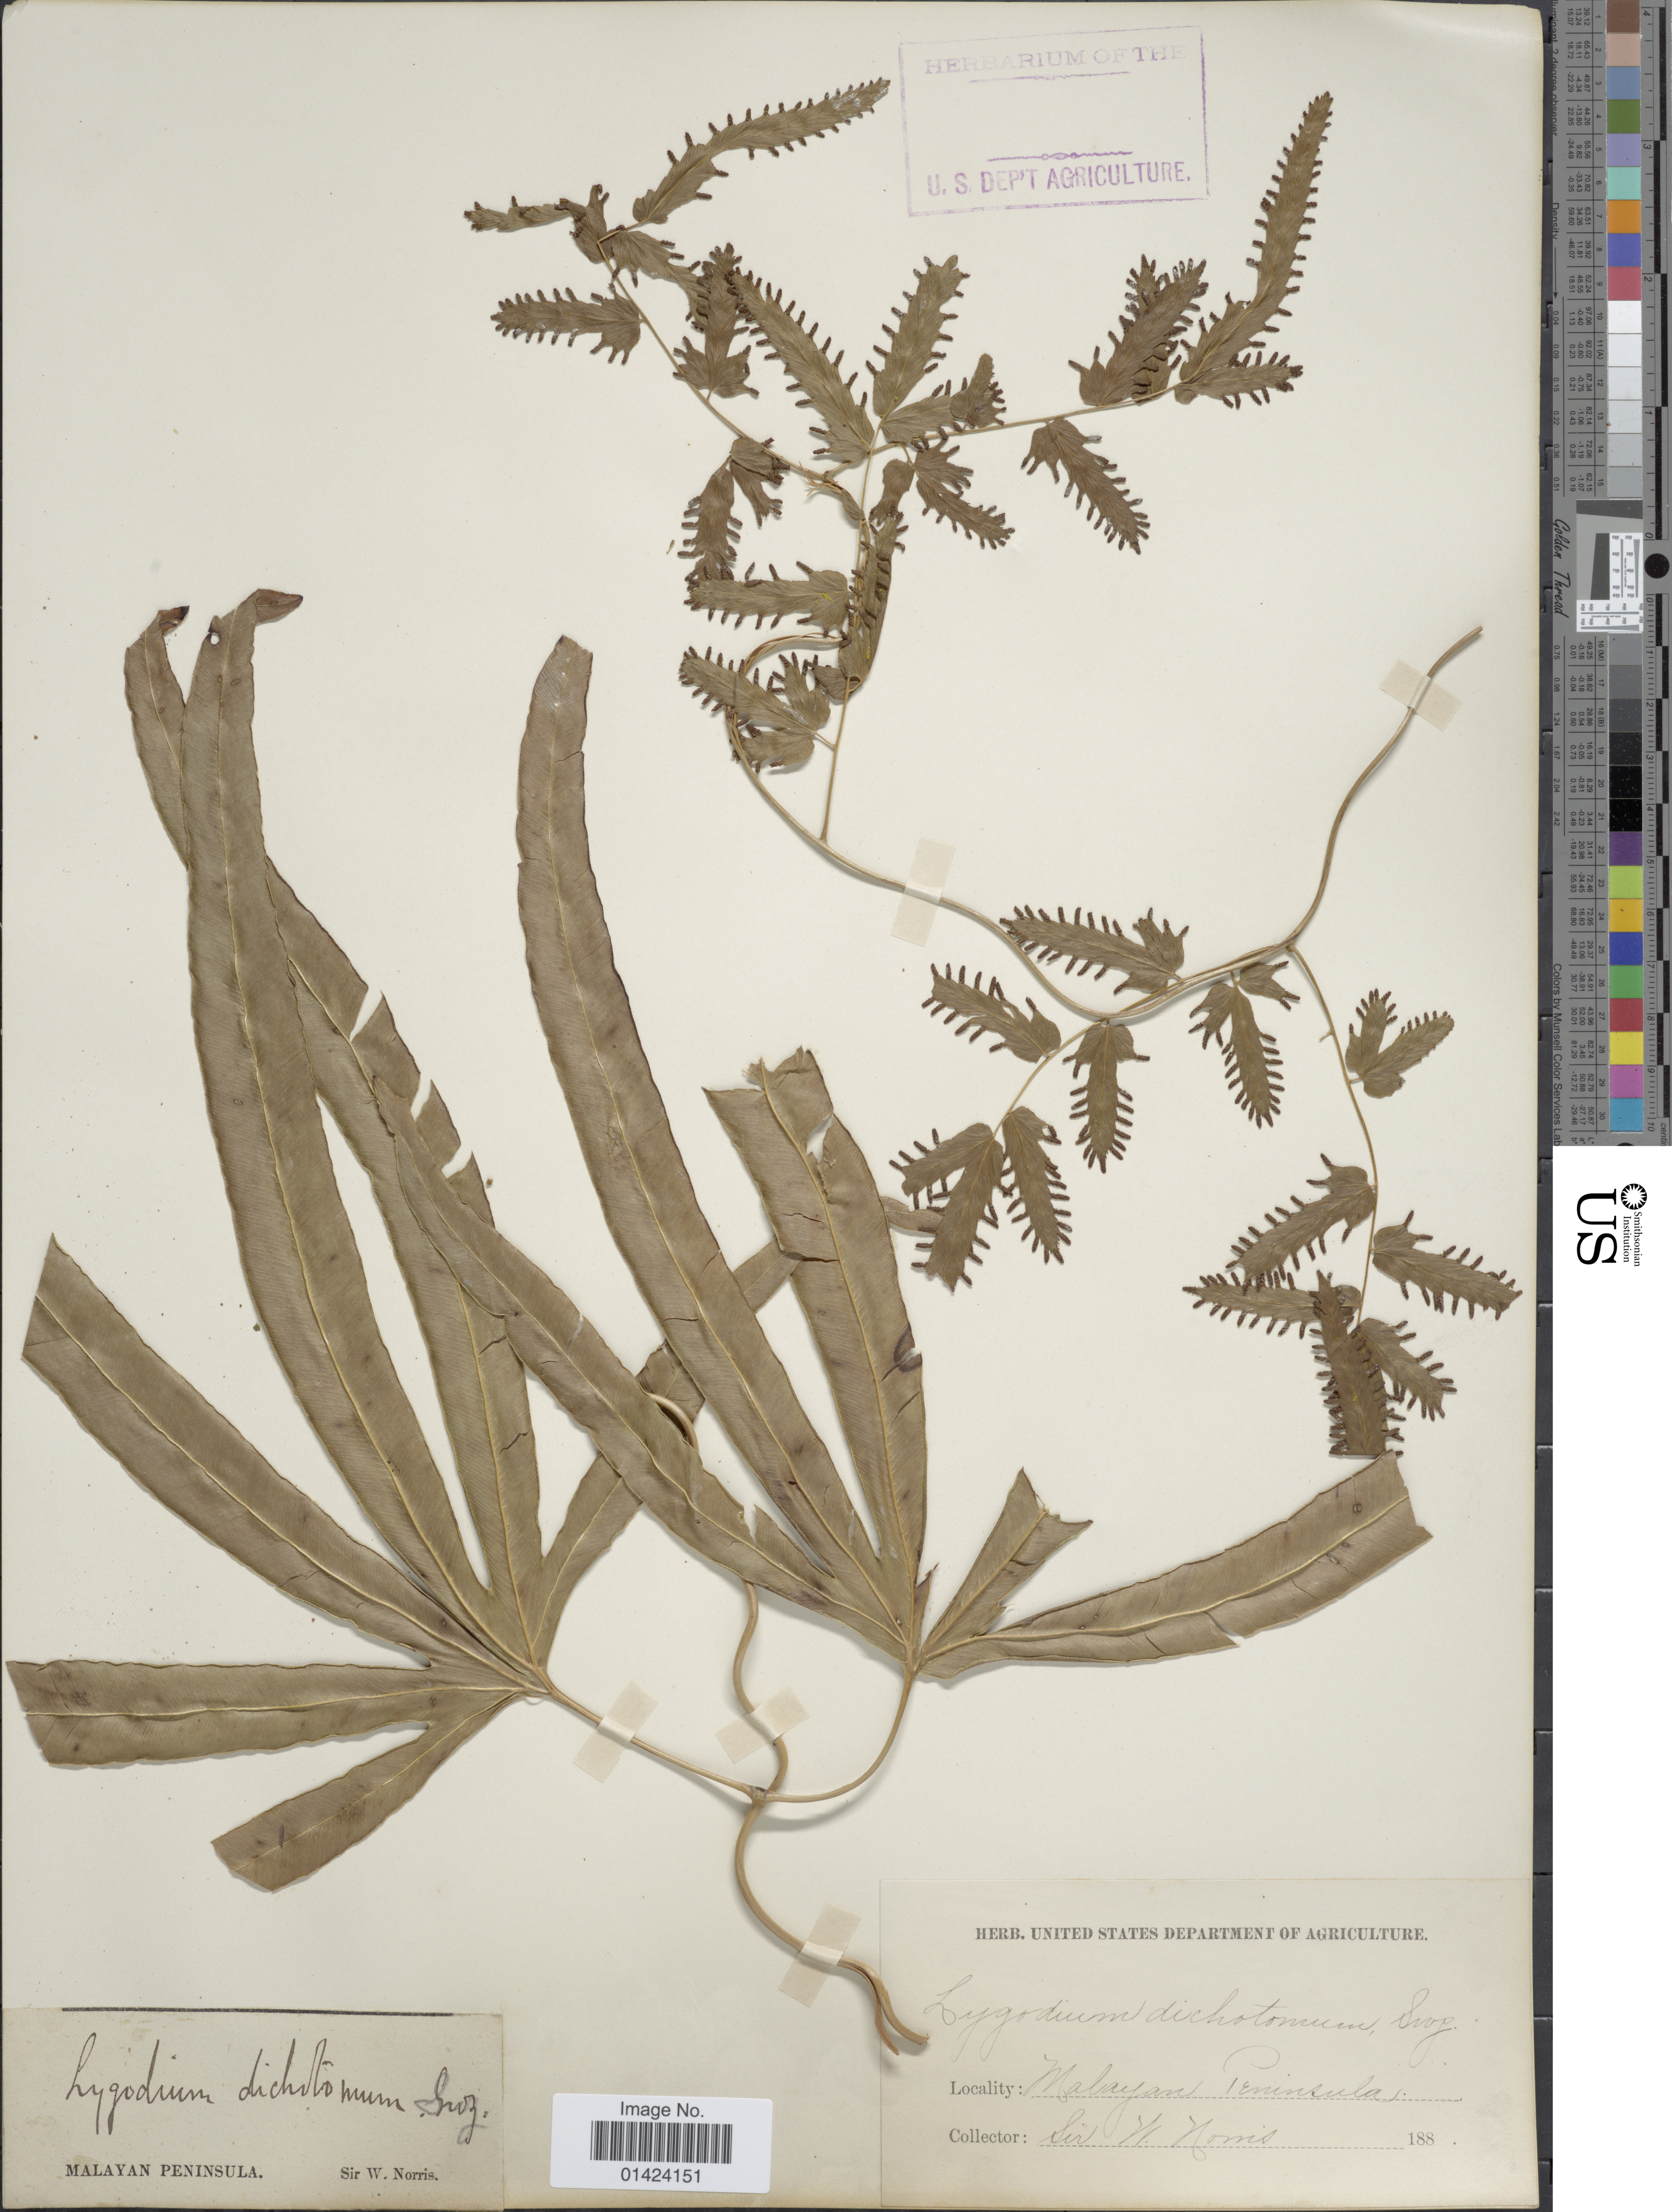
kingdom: Plantae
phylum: Tracheophyta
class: Polypodiopsida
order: Schizaeales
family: Lygodiaceae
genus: Lygodium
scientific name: Lygodium circinnatum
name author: (Burm. f.) Sw.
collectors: W. Morris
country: Malaysia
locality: Malayan Peninsula